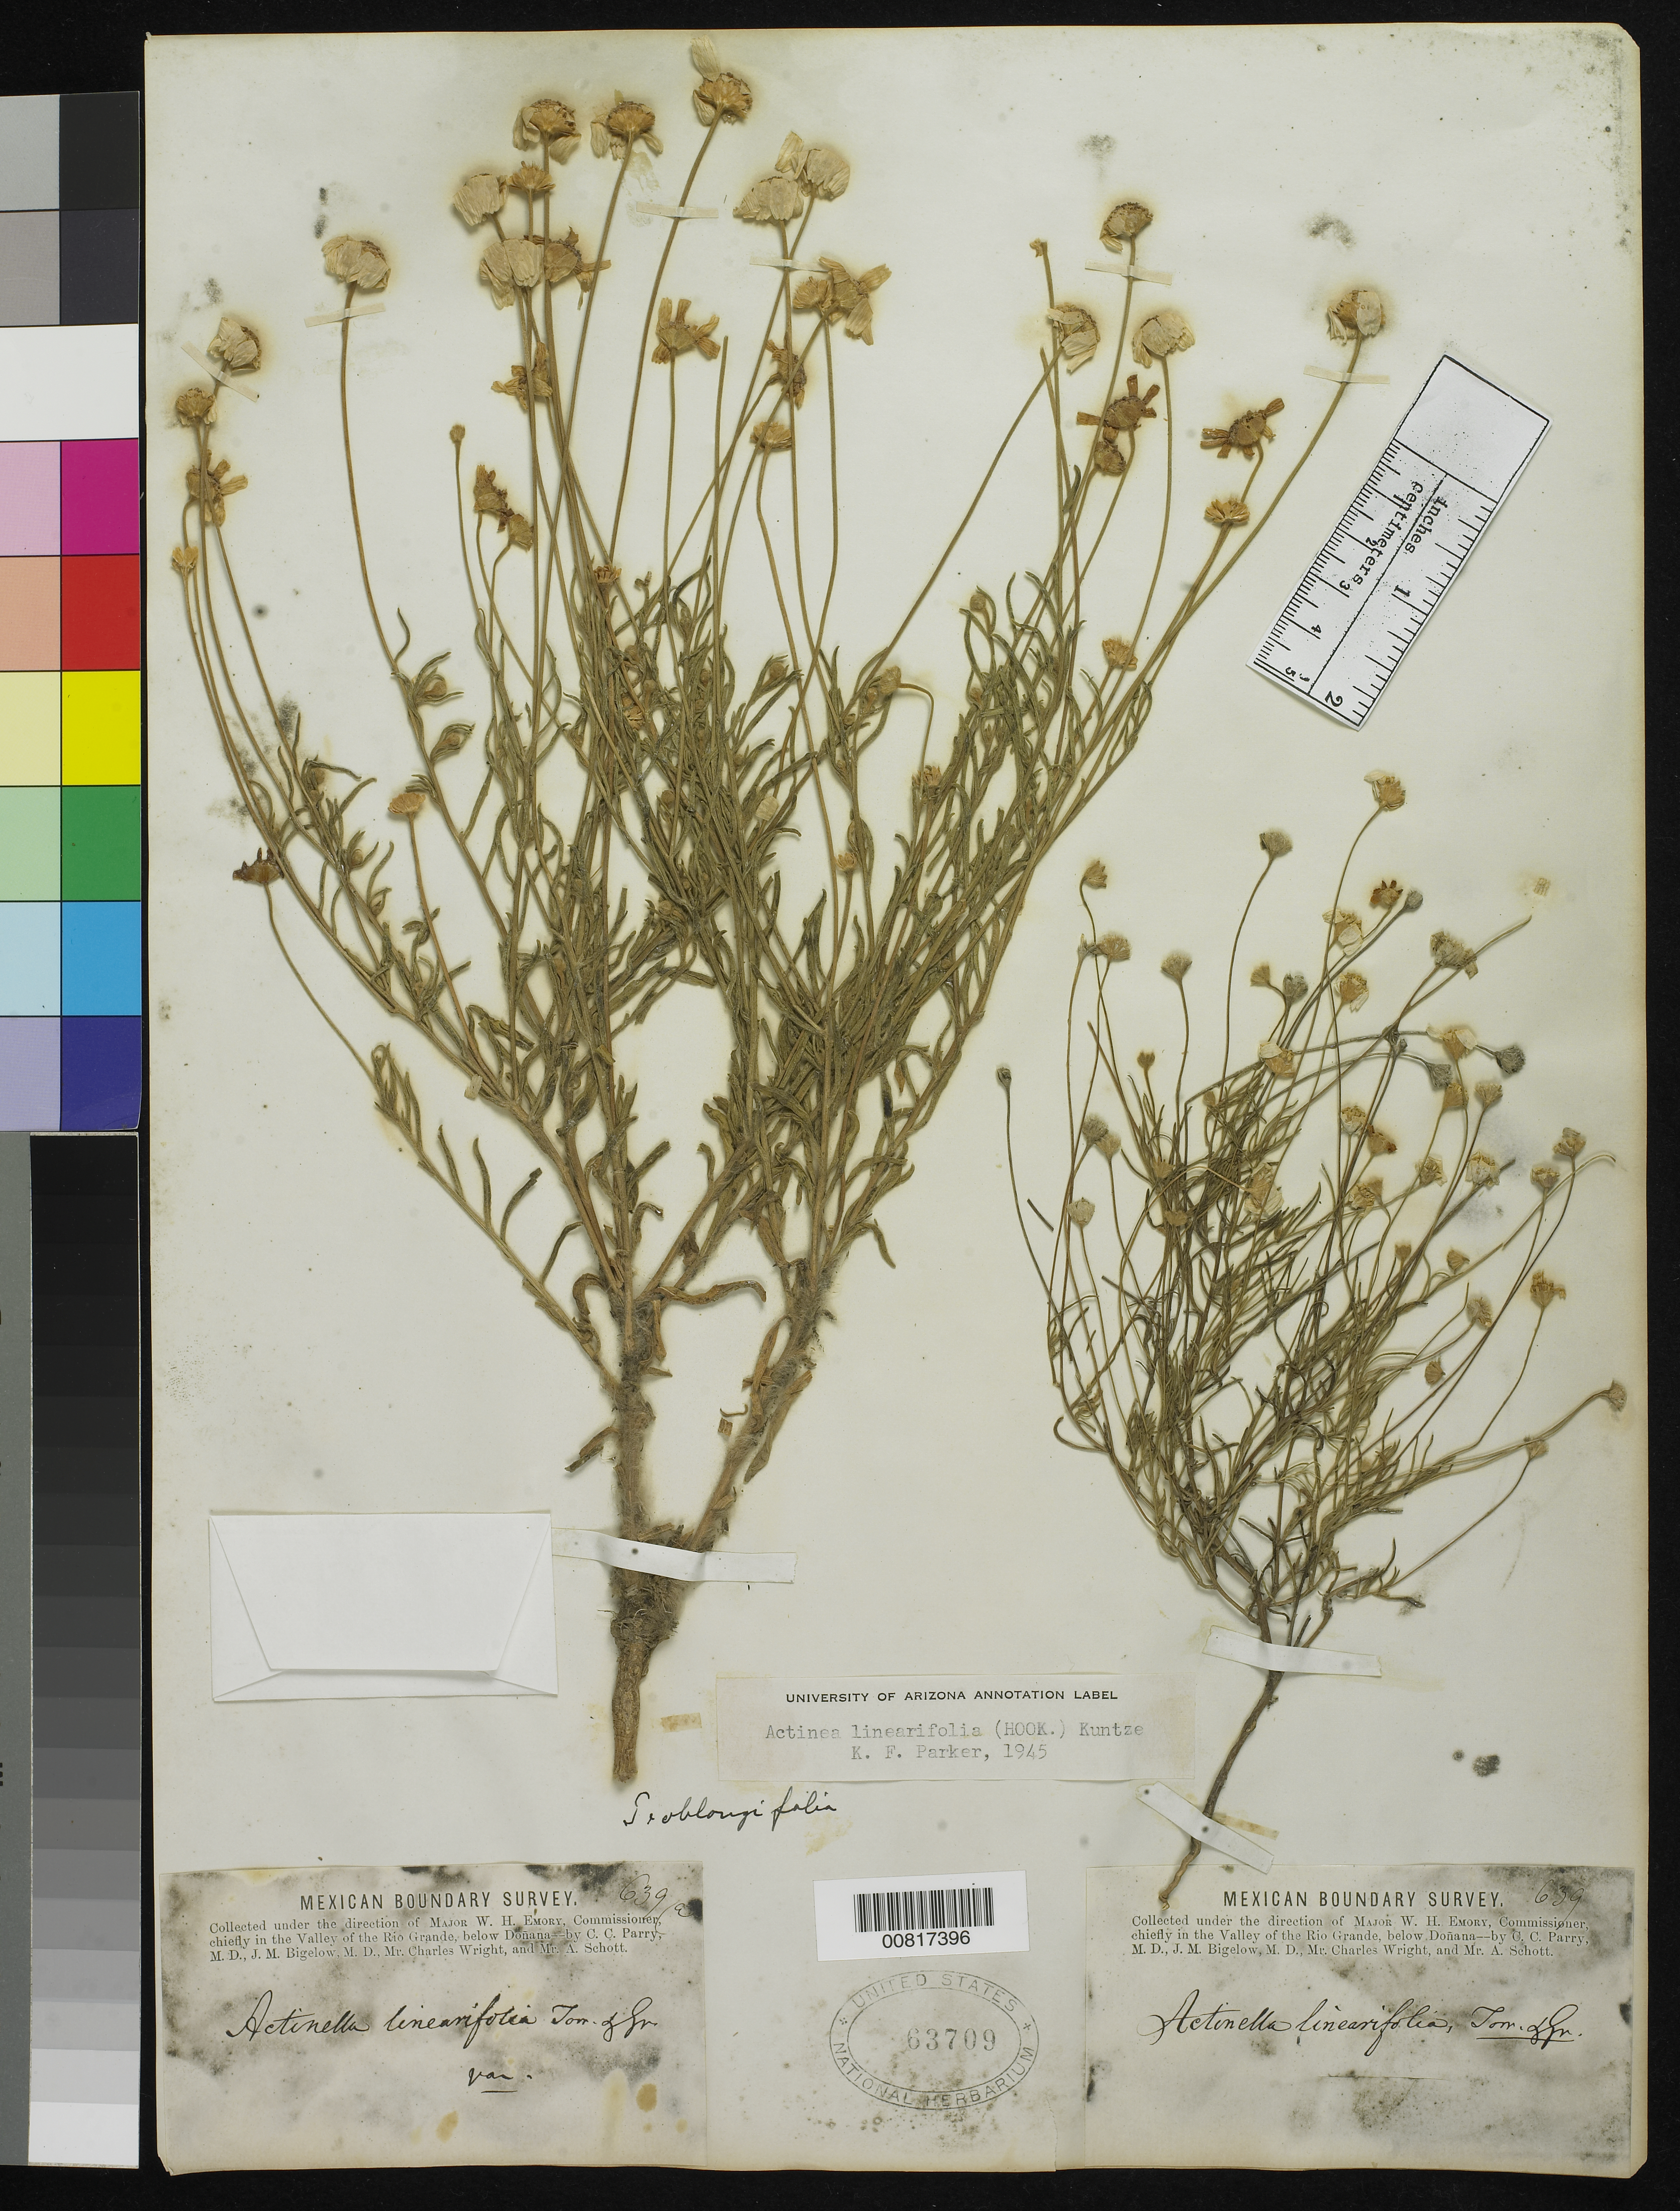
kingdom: Plantae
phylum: Tracheophyta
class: Magnoliopsida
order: Asterales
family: Asteraceae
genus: Actinea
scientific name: Actinea linearifolia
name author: (Hook.) Kuntze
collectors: C. C. Parry, J. M. Bigelow, C. Wright & A. C. V. Schott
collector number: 639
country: United States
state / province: New Mexico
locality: Valley of the Rio Grande, below Doñana, New Mexico.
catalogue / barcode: US 63709